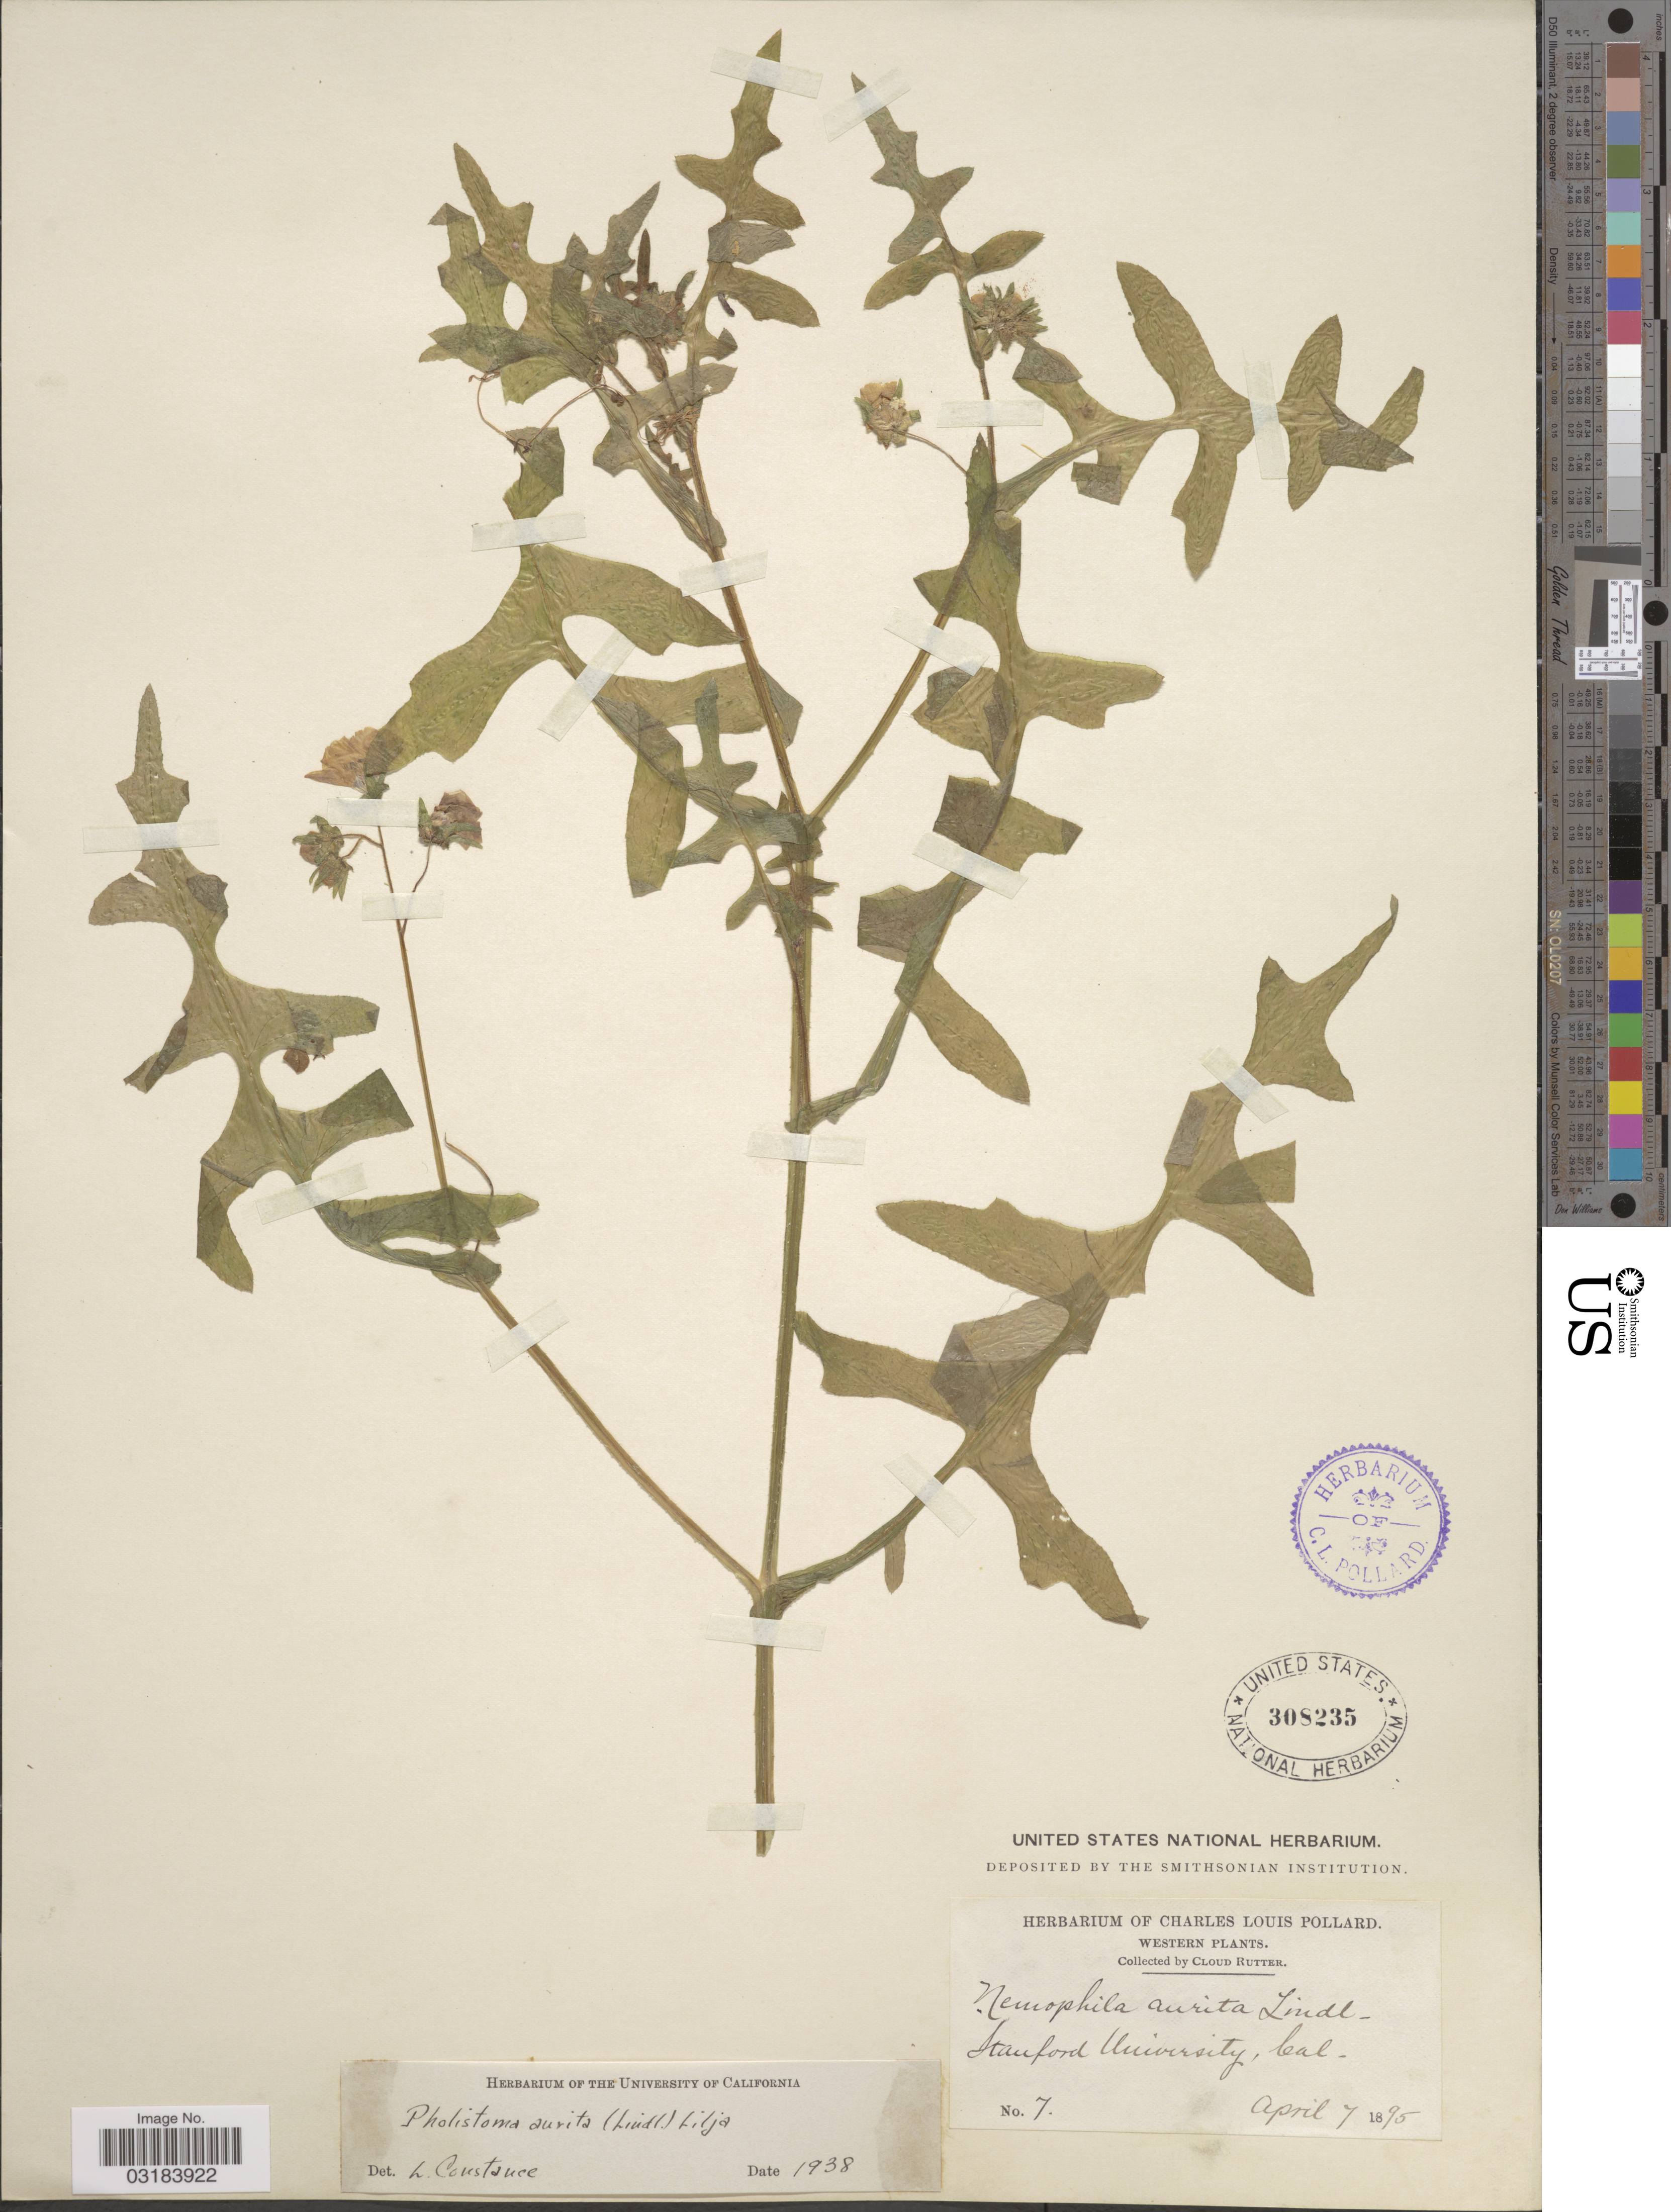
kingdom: Plantae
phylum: Tracheophyta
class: Magnoliopsida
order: Boraginales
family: Hydrophyllaceae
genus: Pholistoma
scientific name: Pholistoma auritum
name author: (Lindl.) Lilja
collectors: C. Rutter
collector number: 7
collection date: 1895-04-07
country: United States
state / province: California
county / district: Santa Clara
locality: Western, Stanford University.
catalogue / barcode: US 308235